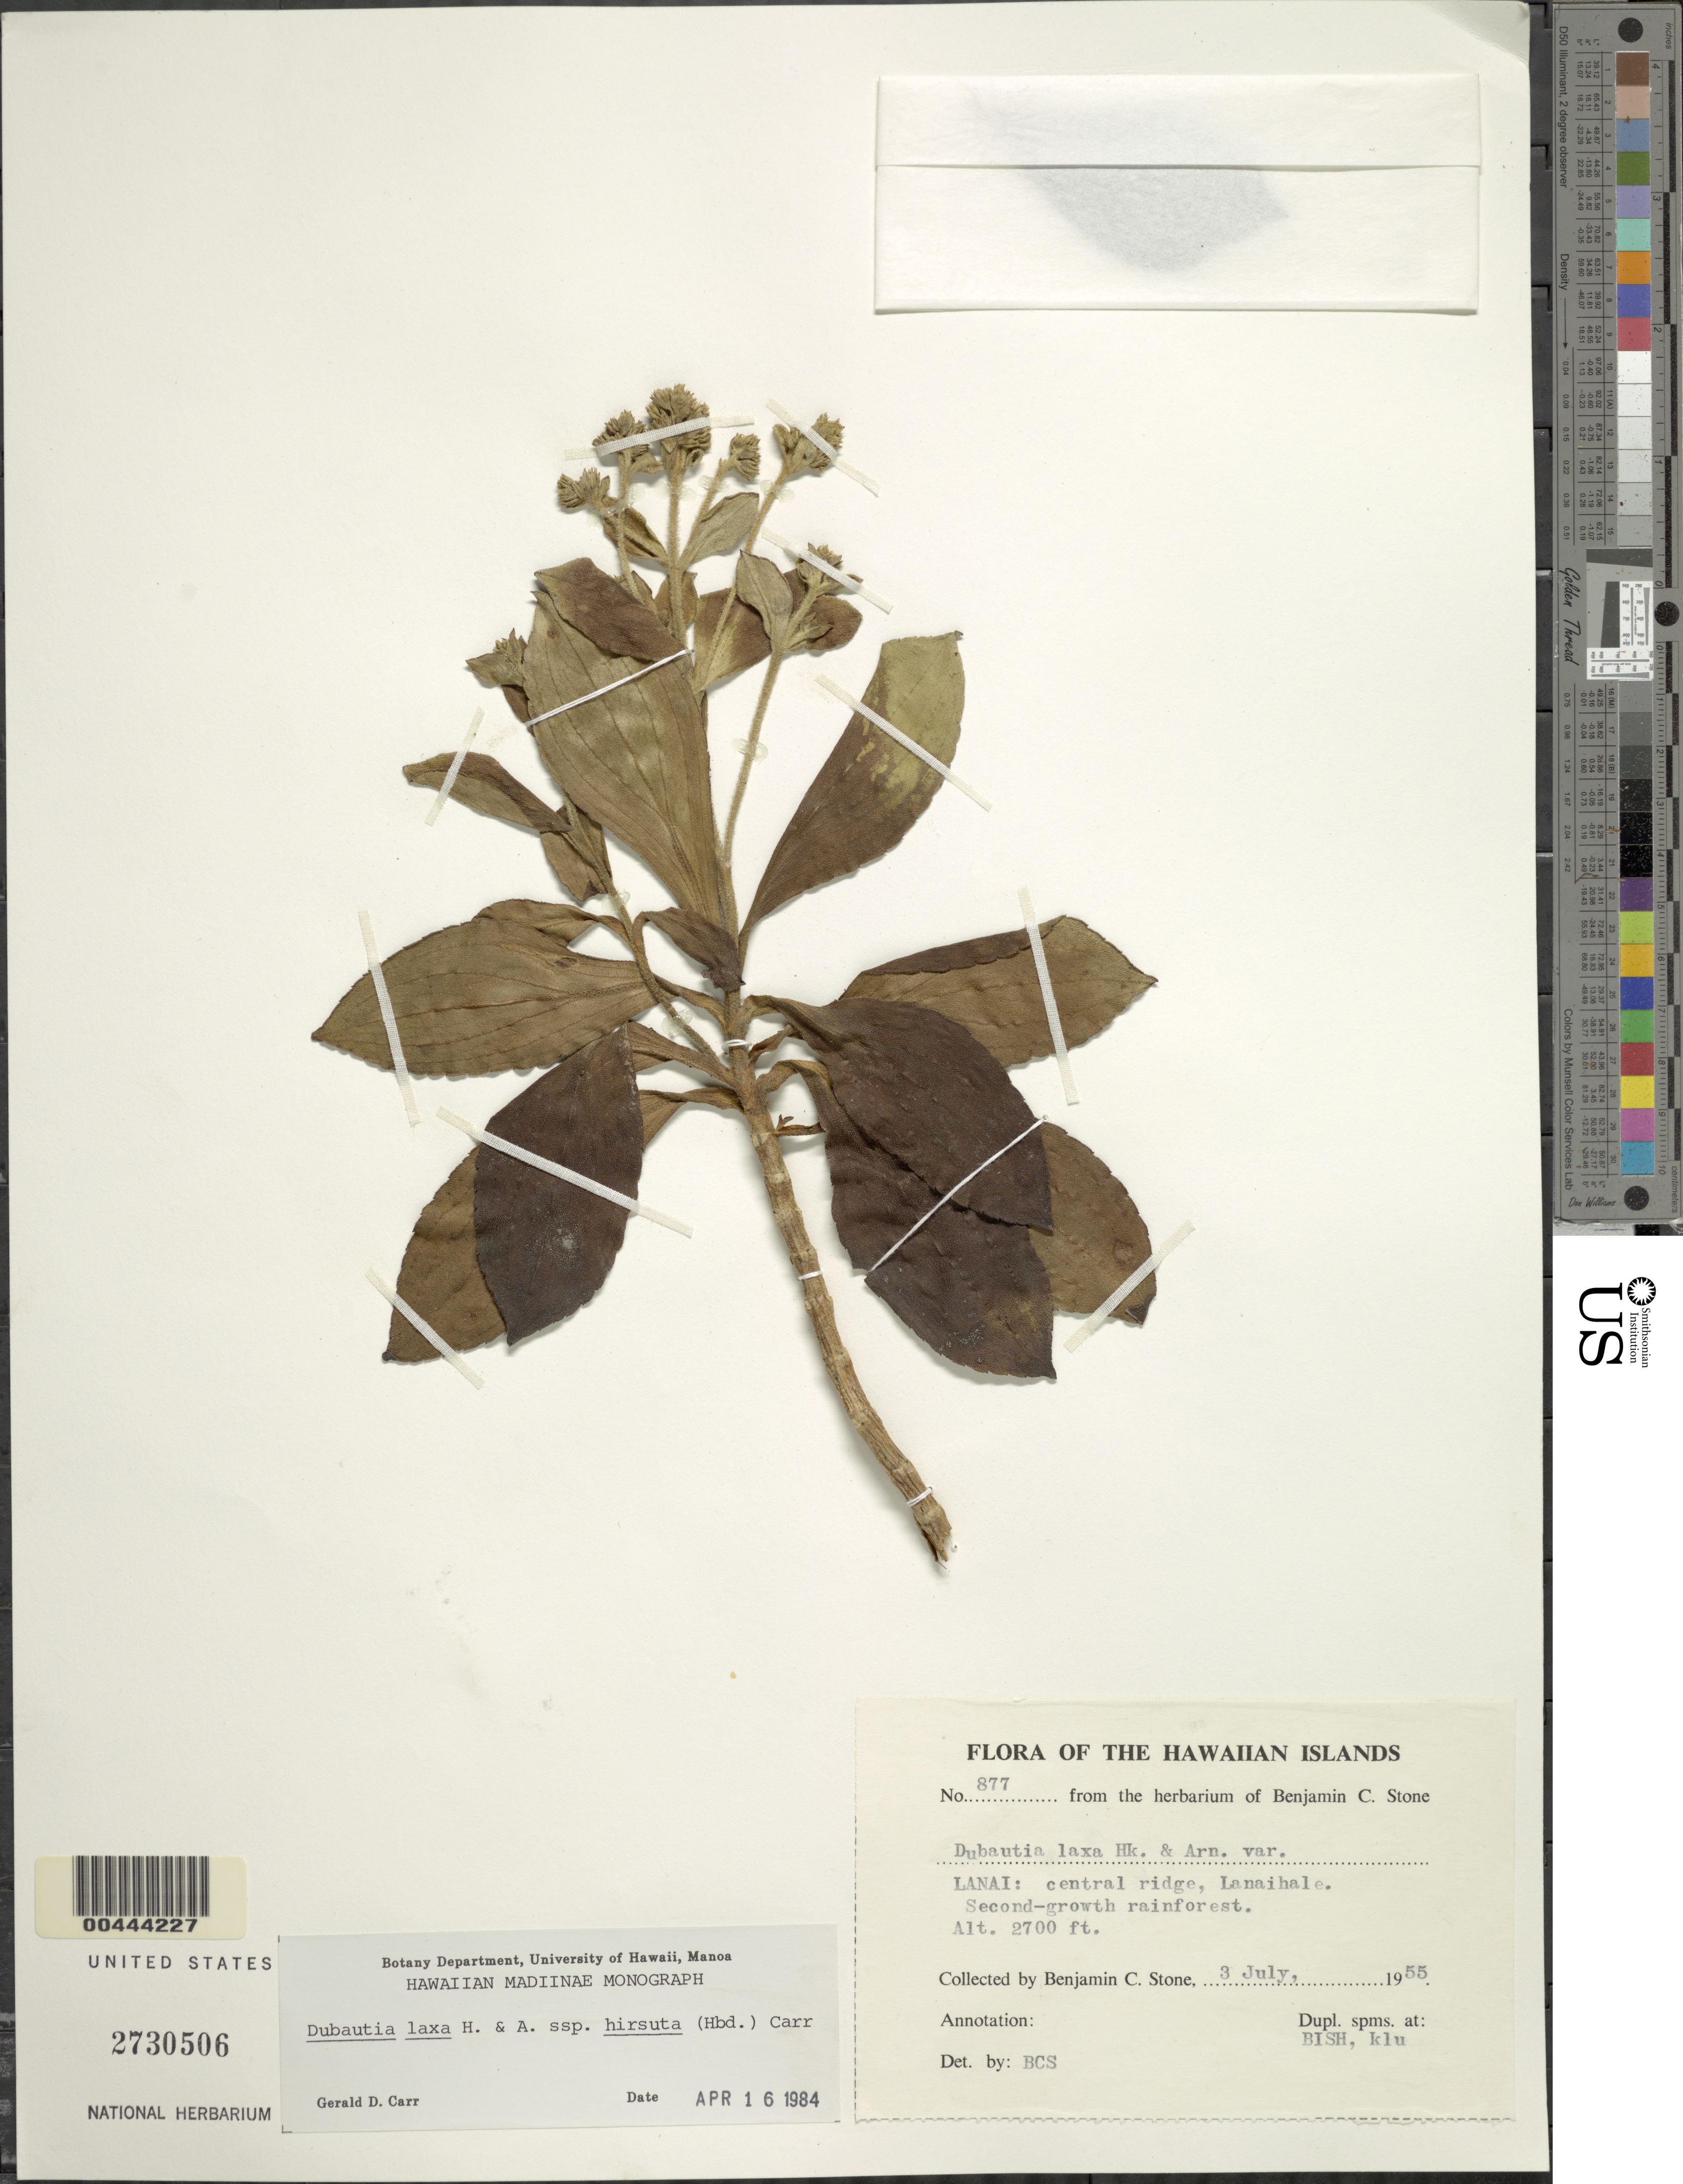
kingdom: Plantae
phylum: Tracheophyta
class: Magnoliopsida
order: Asterales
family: Asteraceae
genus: Dubautia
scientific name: Dubautia laxa subsp. hirsuta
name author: (Hillebr.) G.D. Carr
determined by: Carr, G. D.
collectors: B. C. Stone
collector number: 877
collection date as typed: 3 Jul 1955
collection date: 1955-07-03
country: United States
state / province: Hawaii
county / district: Maui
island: Lana'i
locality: Central ridge, Lanaihale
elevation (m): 823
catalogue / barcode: US 2730506